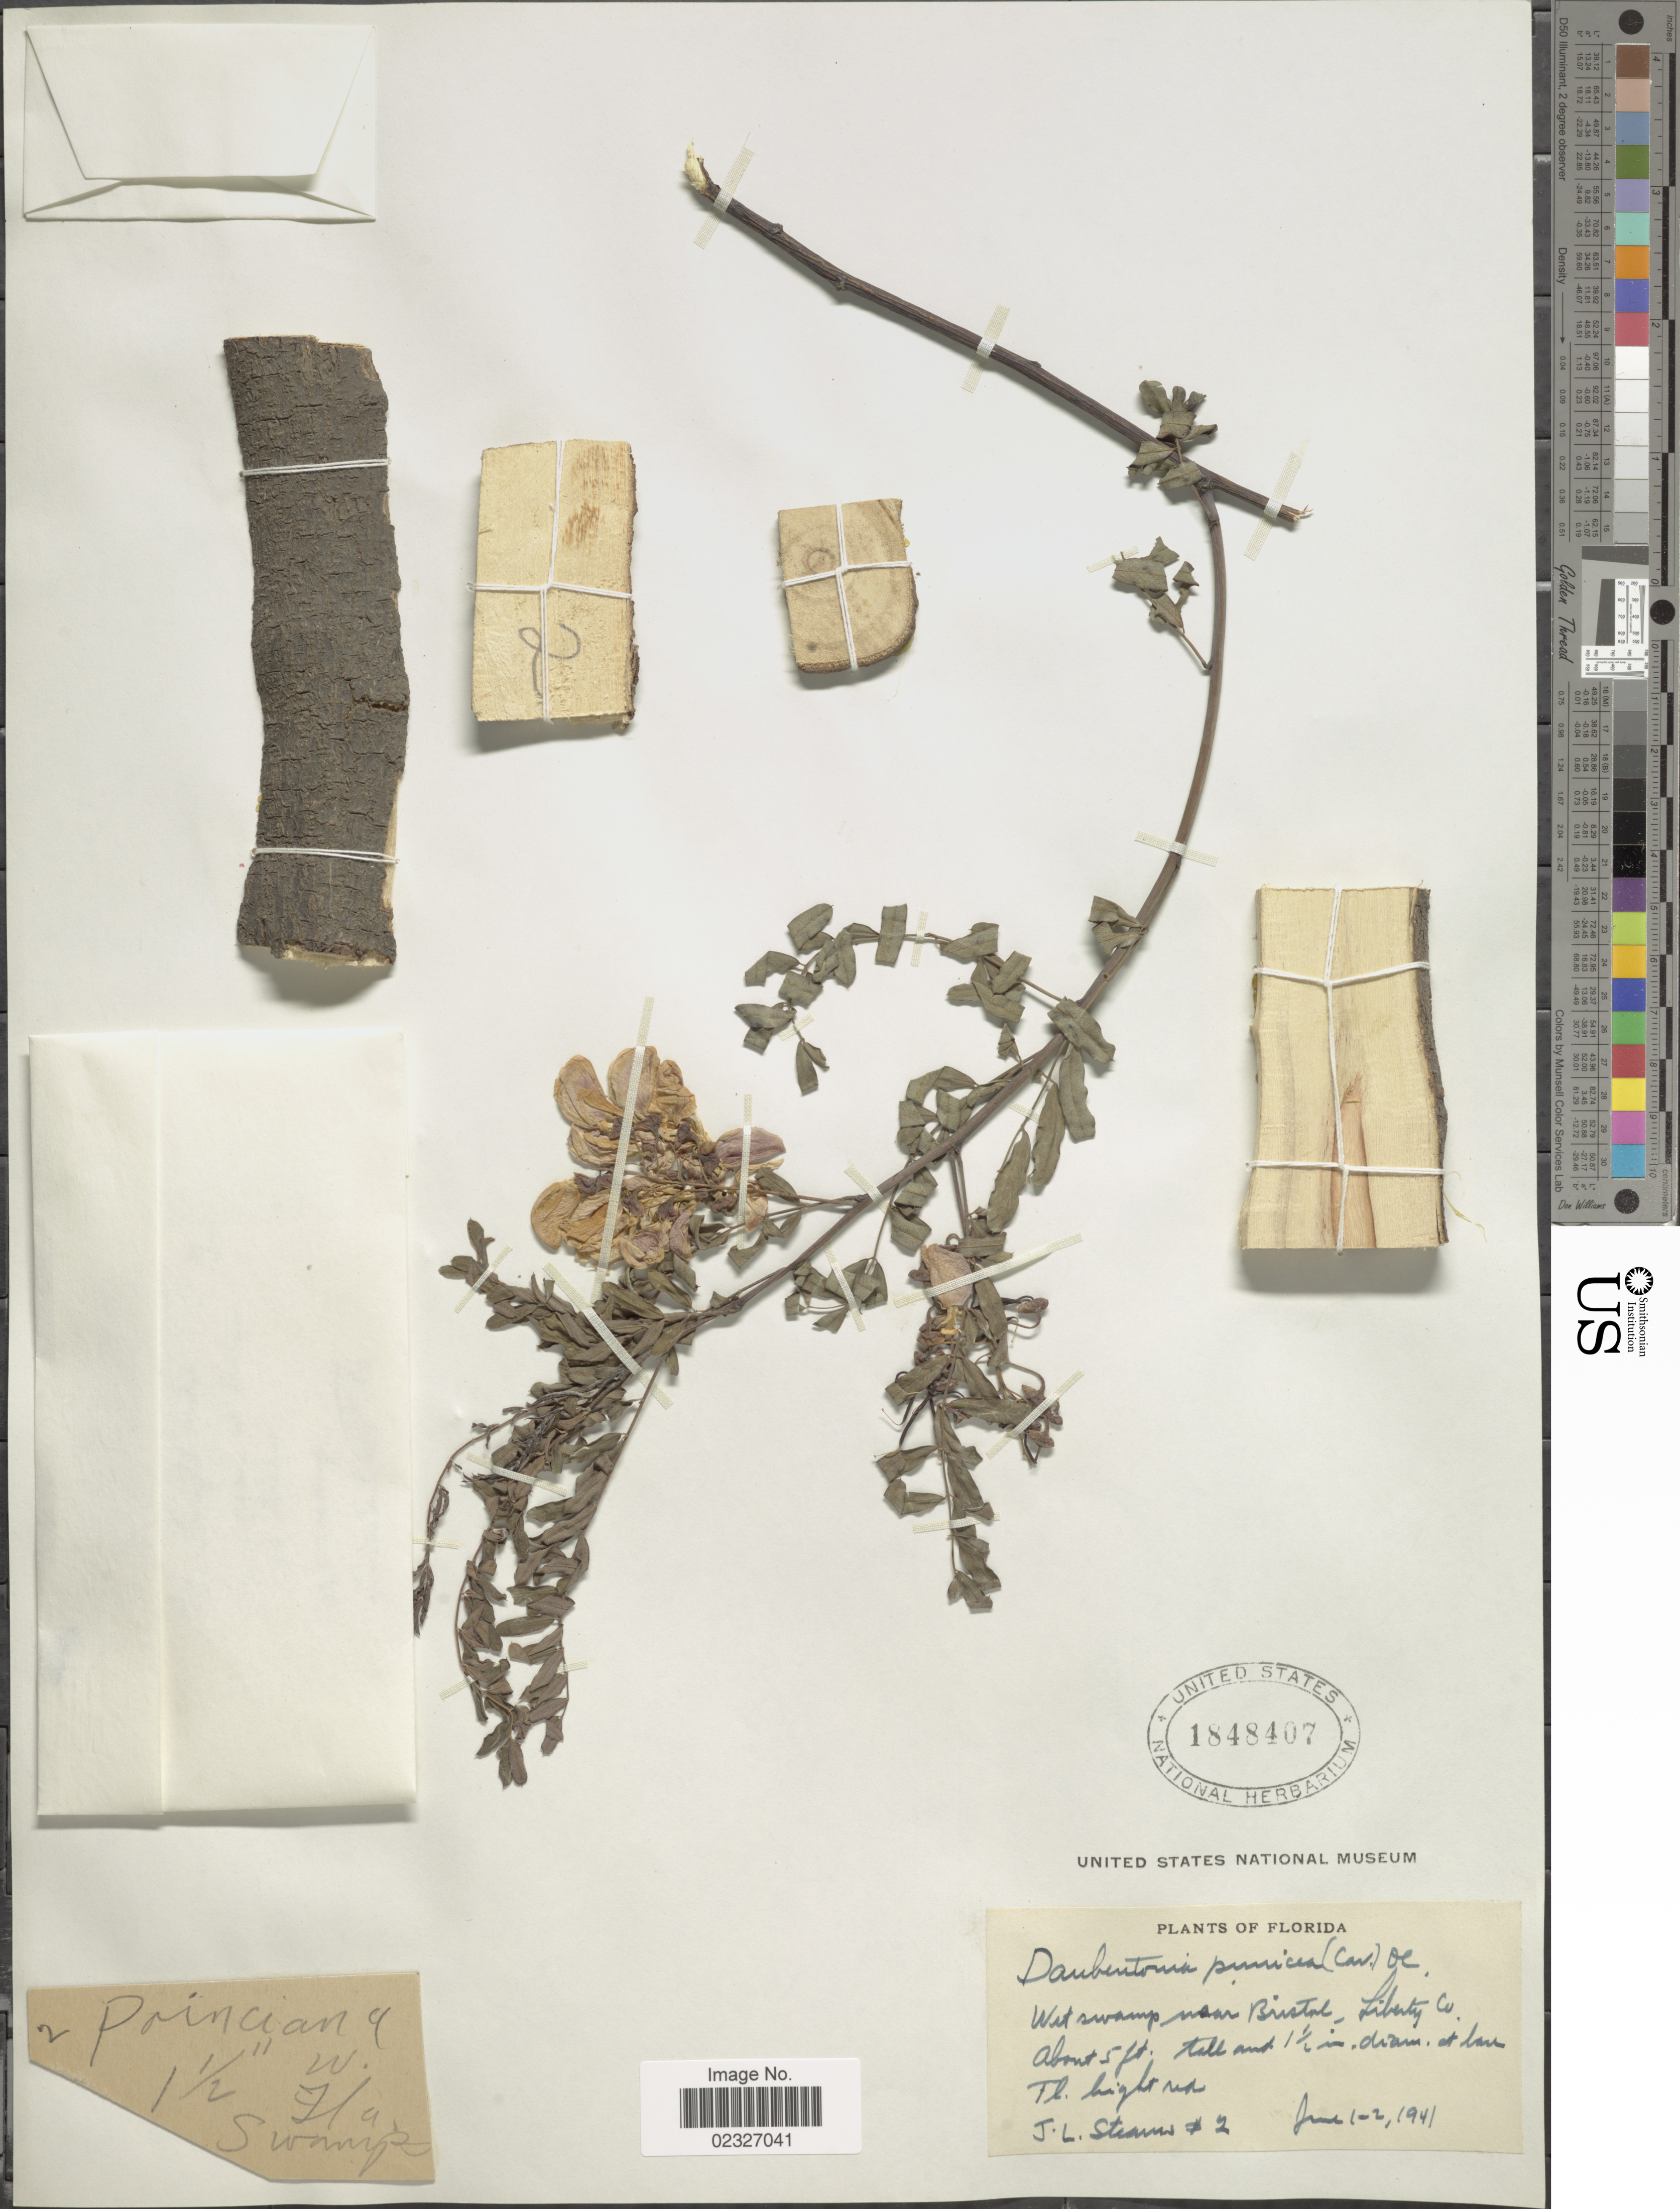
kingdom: Plantae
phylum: Tracheophyta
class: Magnoliopsida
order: Fabales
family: Fabaceae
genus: Sesbania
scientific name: Sesbania punicea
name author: (Cav.) Benth.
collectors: J. Stearns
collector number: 2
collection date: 1941-06-01/1941-06-02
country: United States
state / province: Florida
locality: Wet swamps near Bristol, Liberty Co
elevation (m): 2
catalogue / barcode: US 1848407